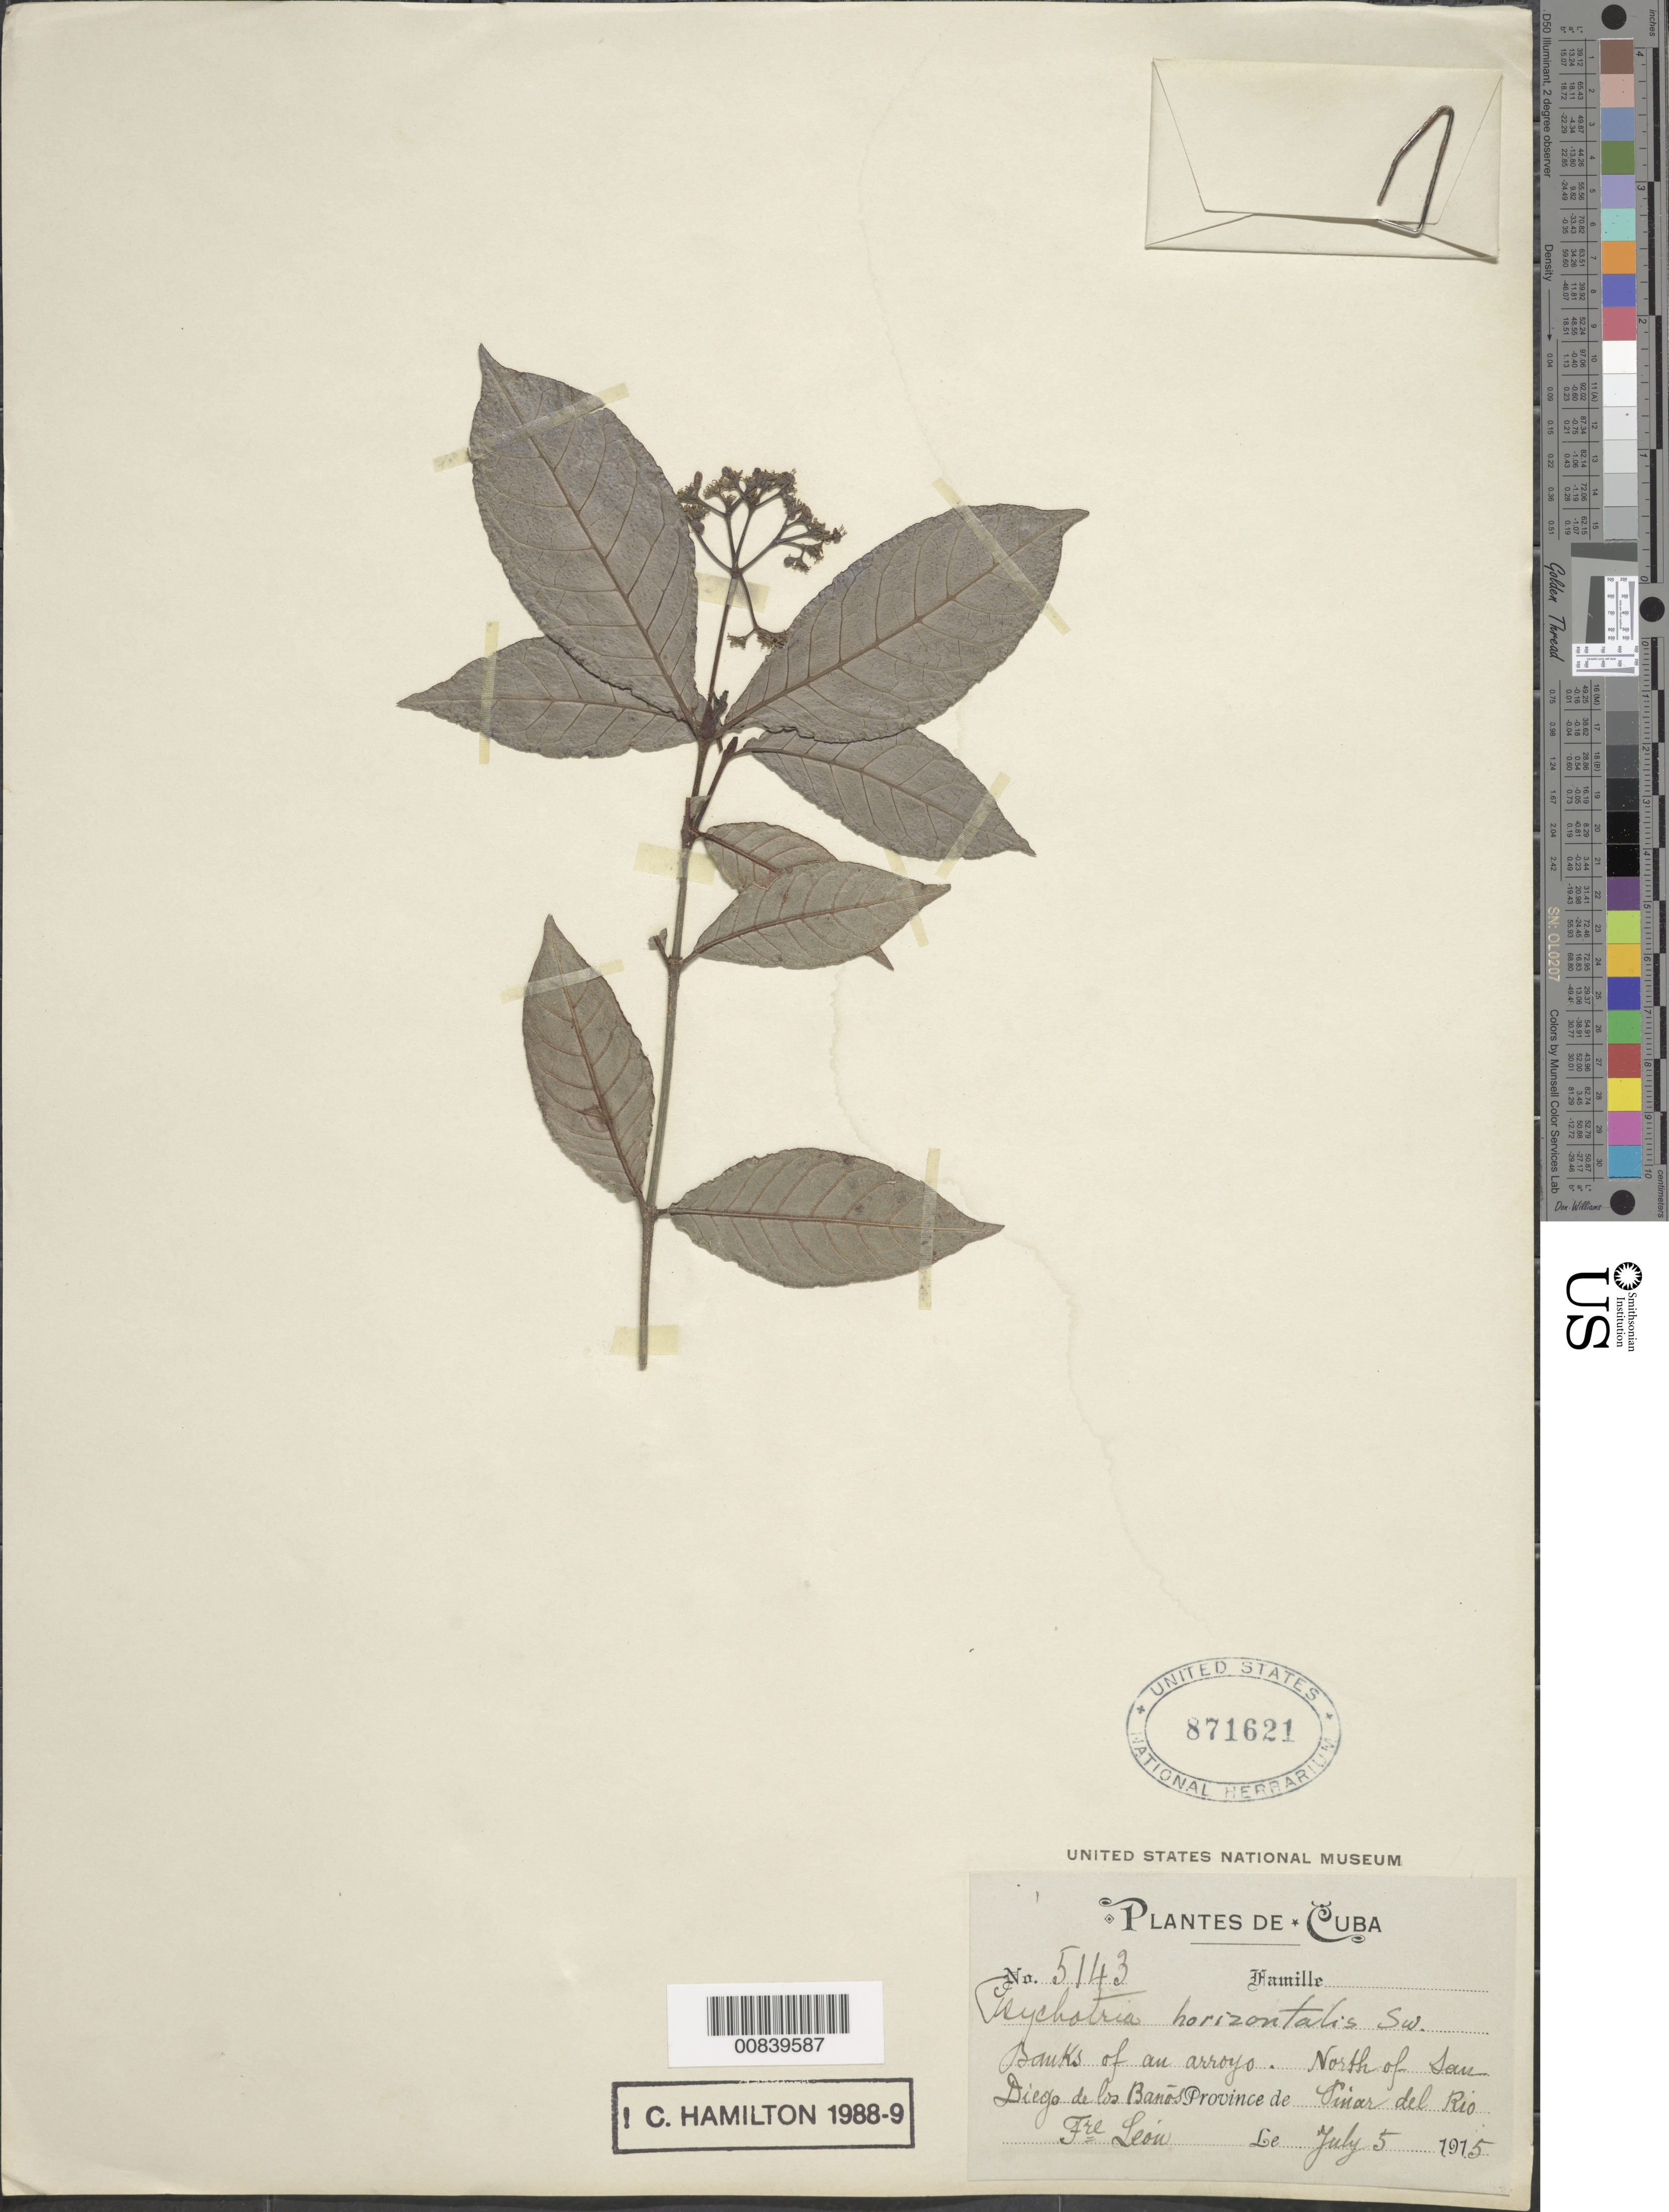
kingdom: Plantae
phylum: Tracheophyta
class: Magnoliopsida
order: Gentianales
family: Rubiaceae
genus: Psychotria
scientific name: Psychotria horizontalis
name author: Sw.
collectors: Bro. León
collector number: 5143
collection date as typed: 05 Jul 1915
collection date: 1915-07-05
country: Cuba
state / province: Pinar del Río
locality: North of San Diego de los Banós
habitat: Banks of arroyo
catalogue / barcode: US 871621